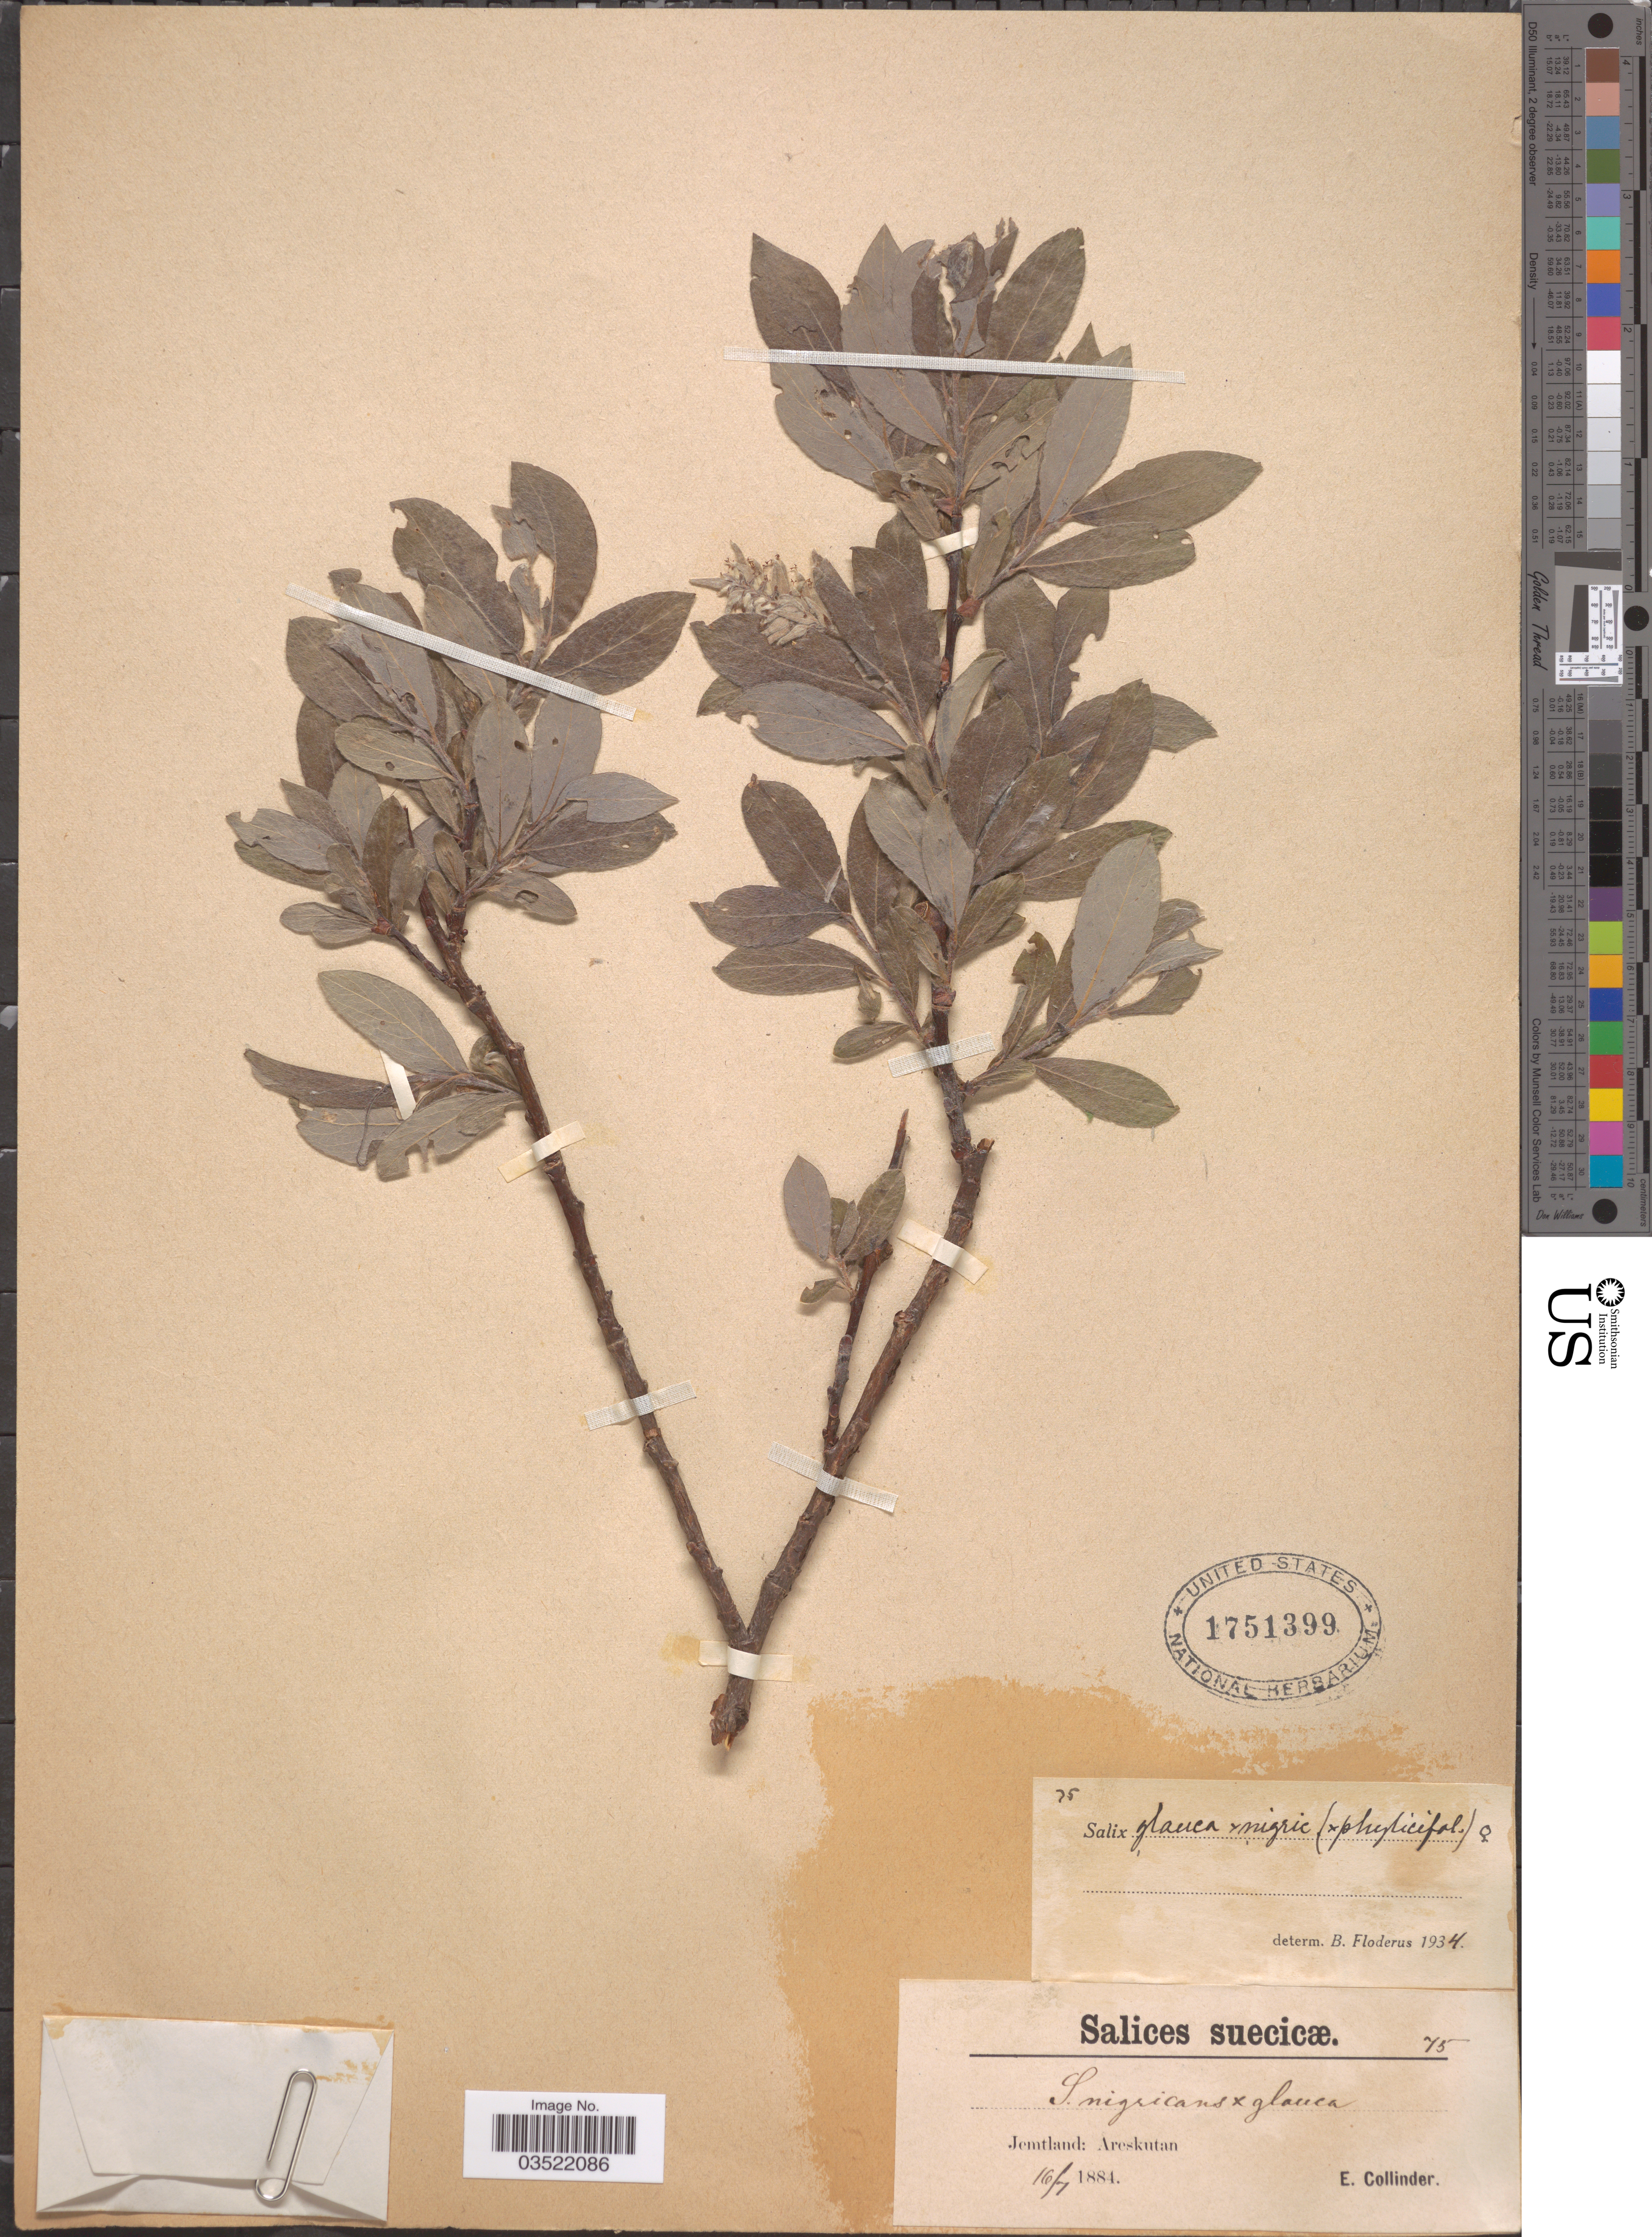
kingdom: Plantae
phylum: Tracheophyta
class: Magnoliopsida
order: Malpighiales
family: Salicaceae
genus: Salix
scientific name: Salix glauca x S. nigricans Sm. x S. phylicifolia L.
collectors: E. Collinder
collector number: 75?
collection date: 1884-07-16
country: Sweden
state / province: Jämtland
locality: Suecicæ. Jemtland: Åreskutan.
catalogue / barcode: US 1751399